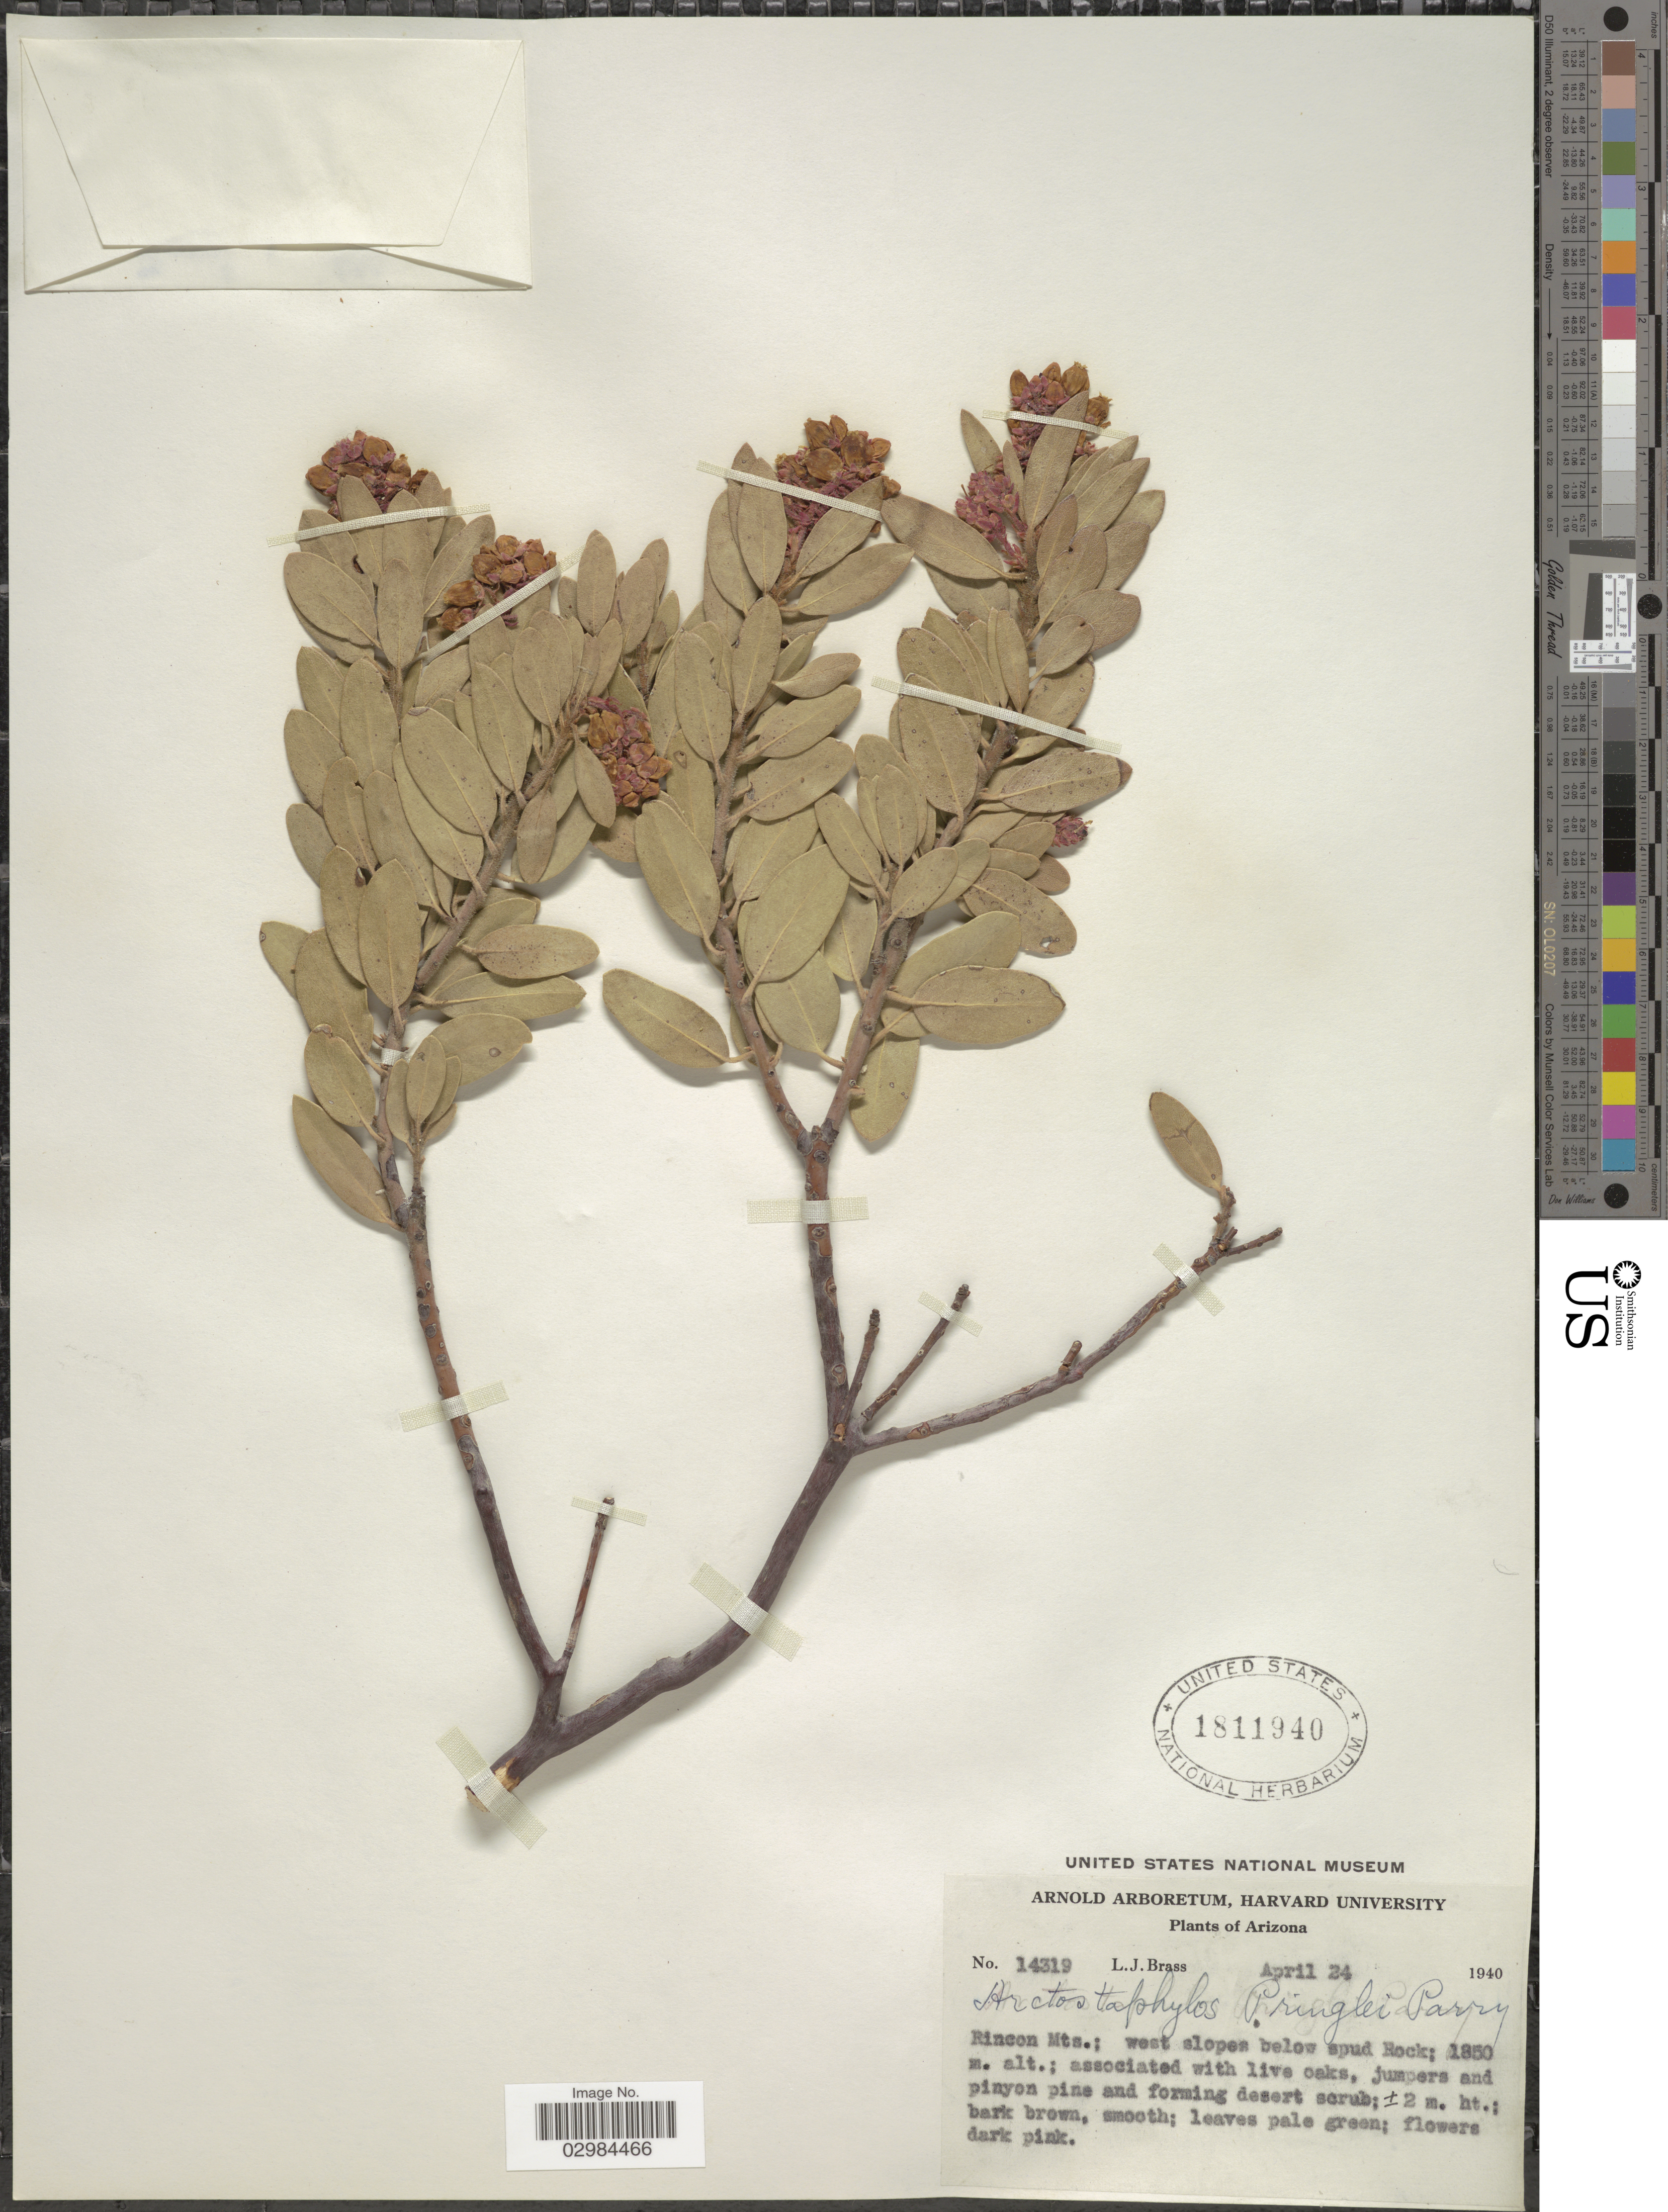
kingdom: Plantae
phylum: Tracheophyta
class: Magnoliopsida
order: Ericales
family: Ericaceae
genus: Arctostaphylos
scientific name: Arctostaphylos pringlei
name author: Parry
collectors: L. J. Brass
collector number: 14319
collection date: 1940-04-24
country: United States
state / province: Arizona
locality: Rincon Mts.: west slopes below spud Rock.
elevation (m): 1850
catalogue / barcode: US 1811940